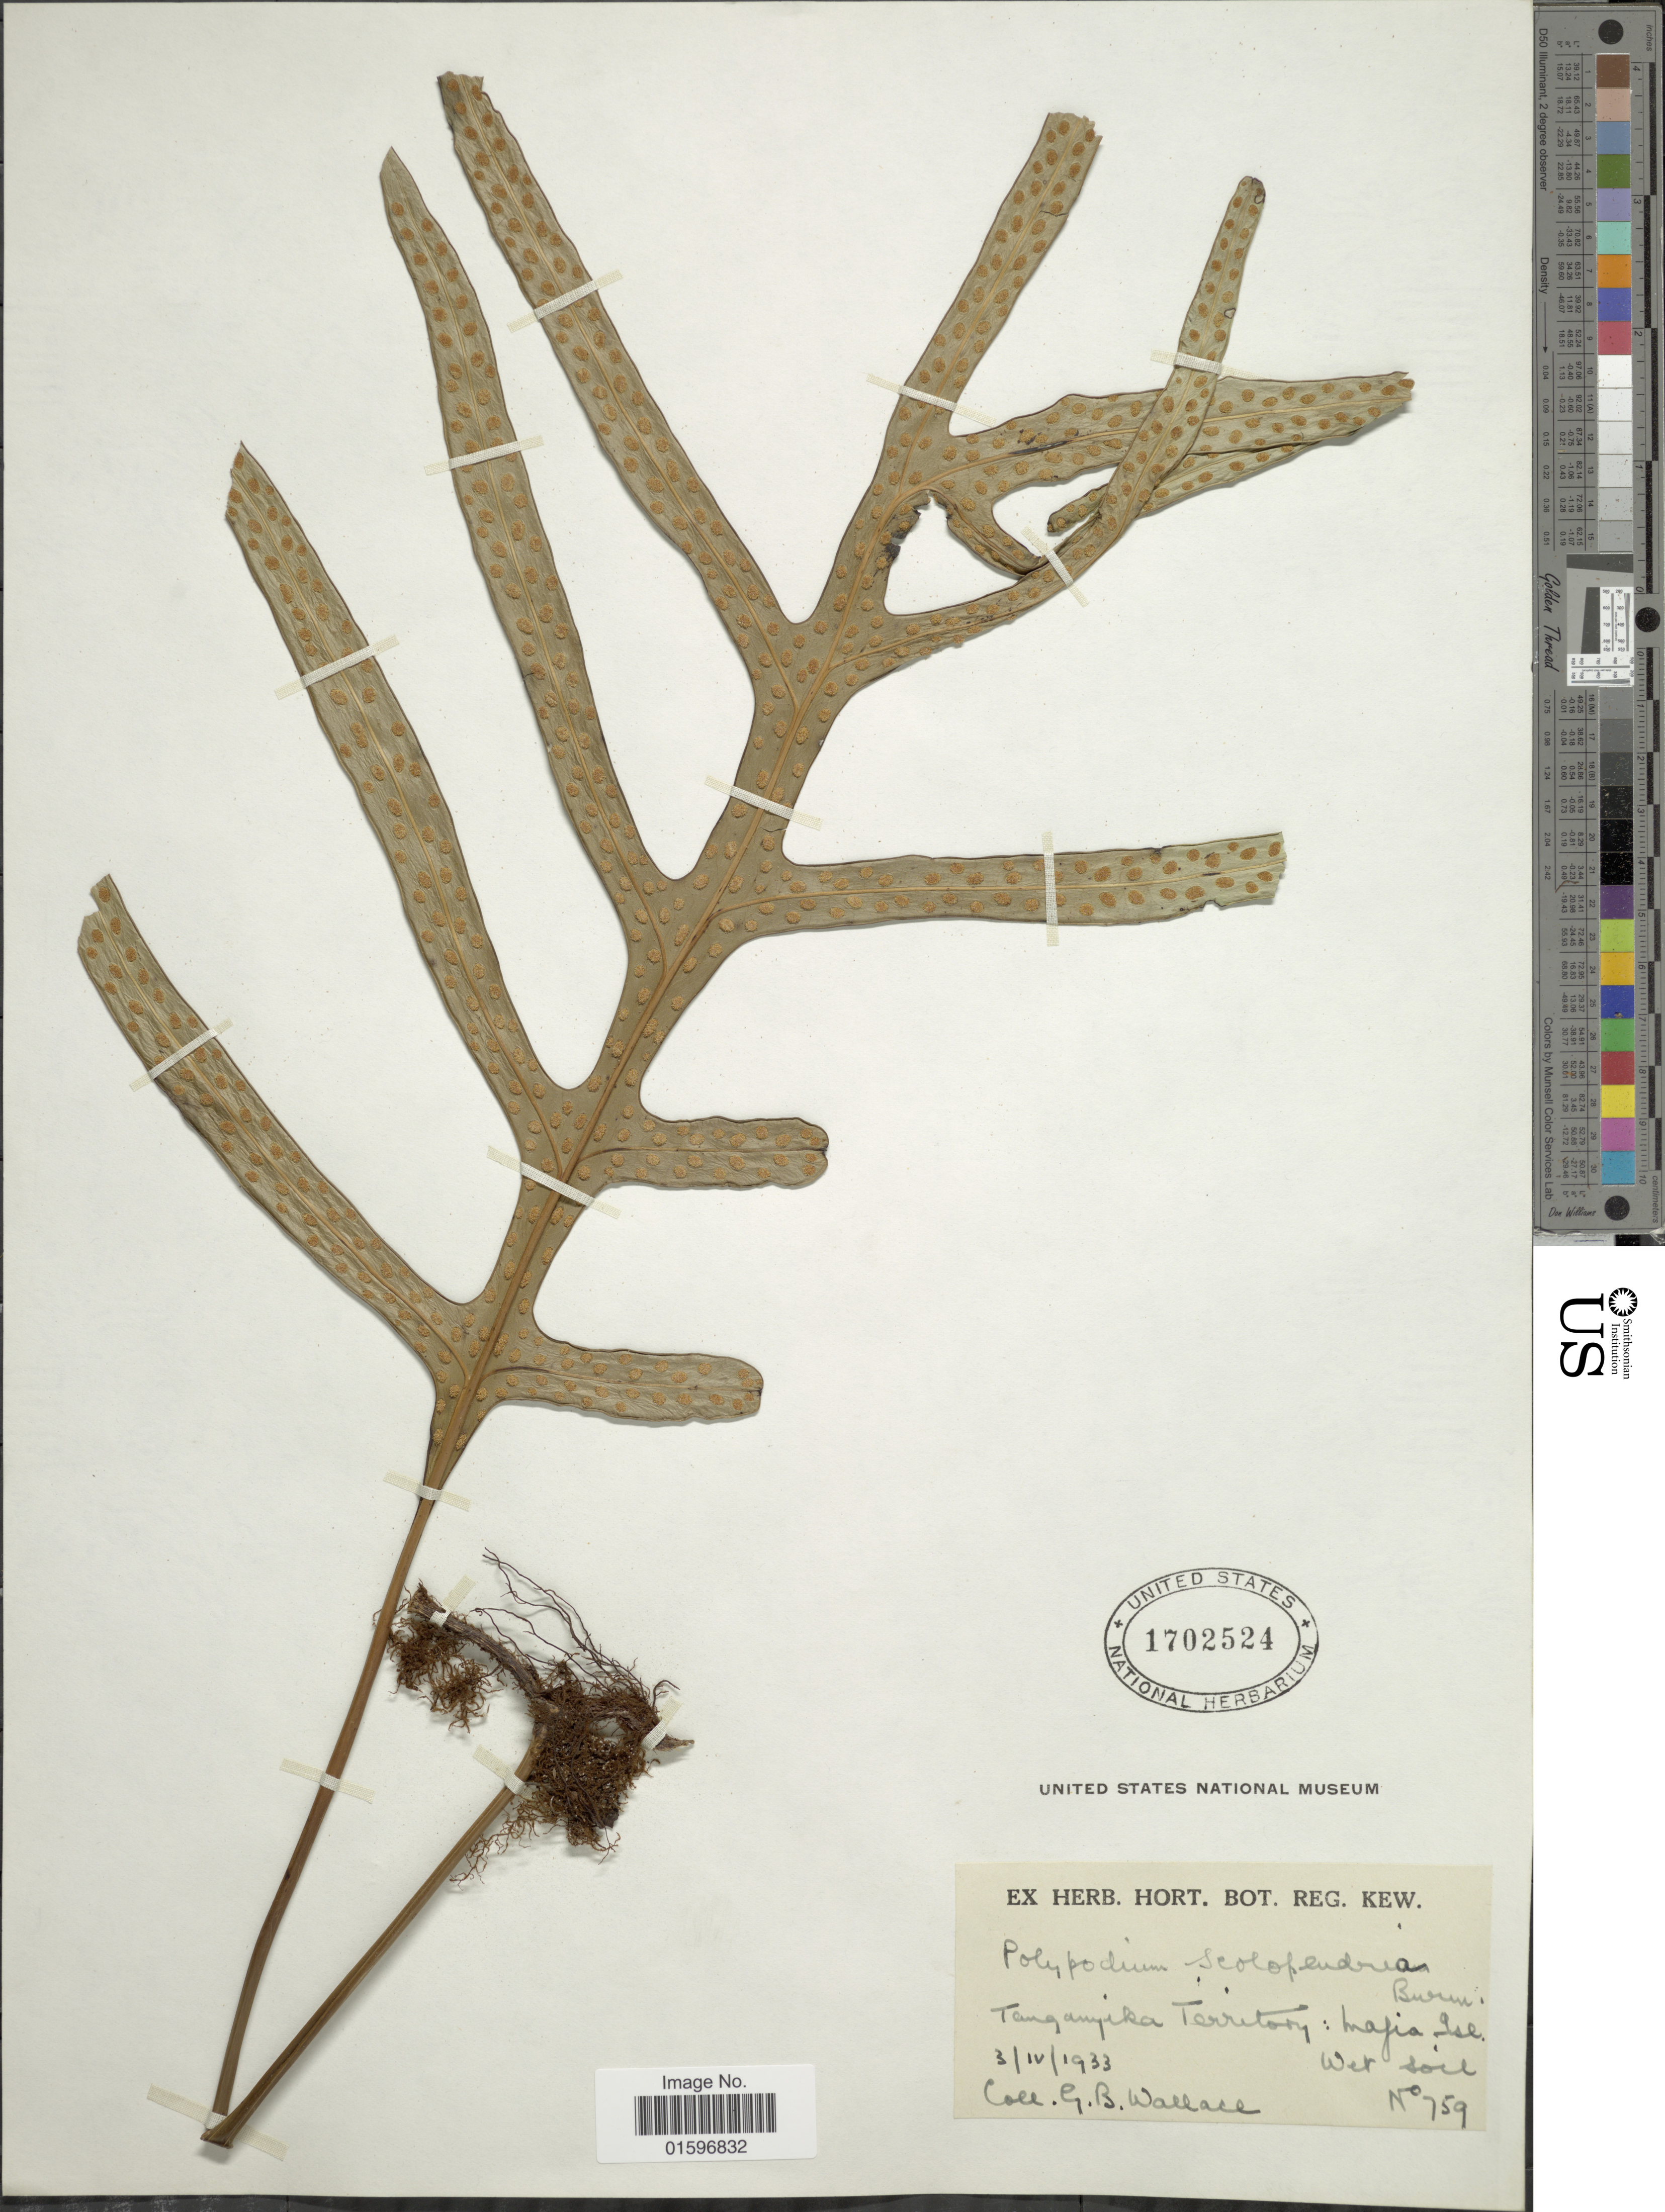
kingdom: Plantae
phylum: Tracheophyta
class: Polypodiopsida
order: Polypodiales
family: Polypodiaceae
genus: Polypodium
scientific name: Polypodium scolopendria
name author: Burm. f.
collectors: G. Wallace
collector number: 759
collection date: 1933-04-03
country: Tanzania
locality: Tanganyika Territory: Mafia Isl.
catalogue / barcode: US 1702524